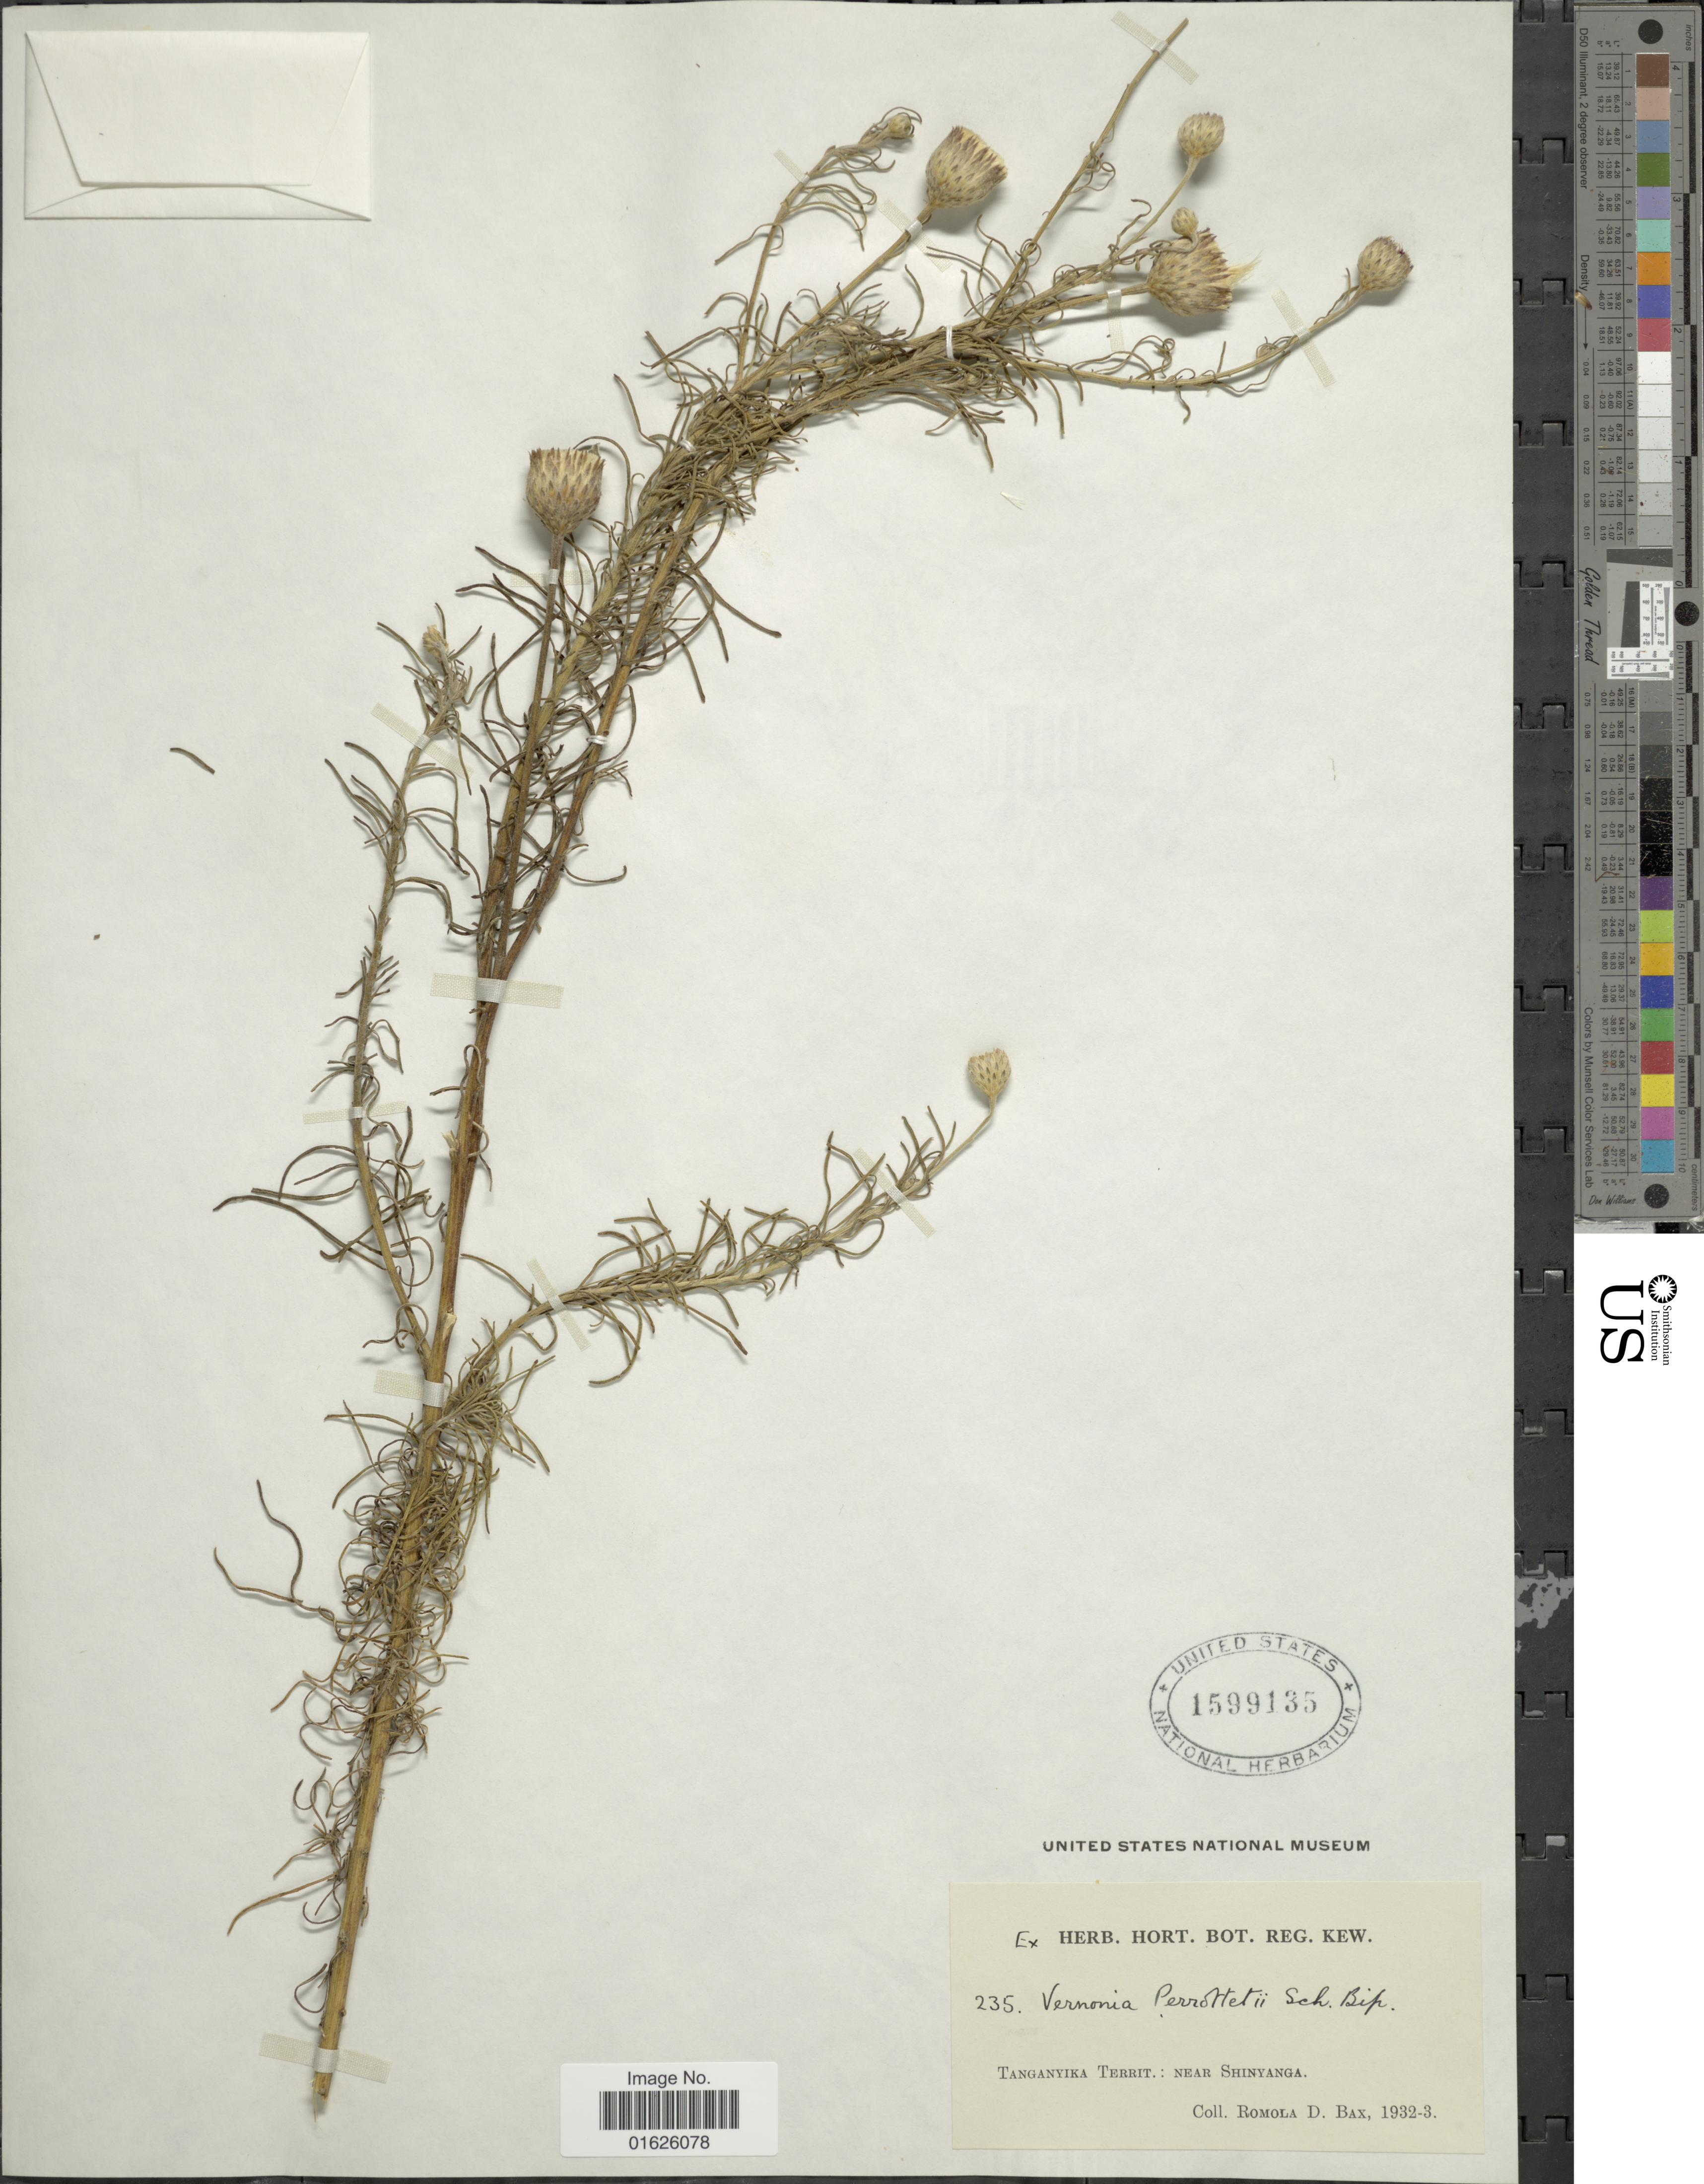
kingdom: Plantae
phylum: Tracheophyta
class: Magnoliopsida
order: Asterales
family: Asteraceae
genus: Polydora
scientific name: Polydora serratuloides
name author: (DC.) H. Rob.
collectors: R. Bax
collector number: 235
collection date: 1932/1933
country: Tanzania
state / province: Shinyanga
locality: Tanganyika Territ.: near Shinyanga.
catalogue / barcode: US 1599135